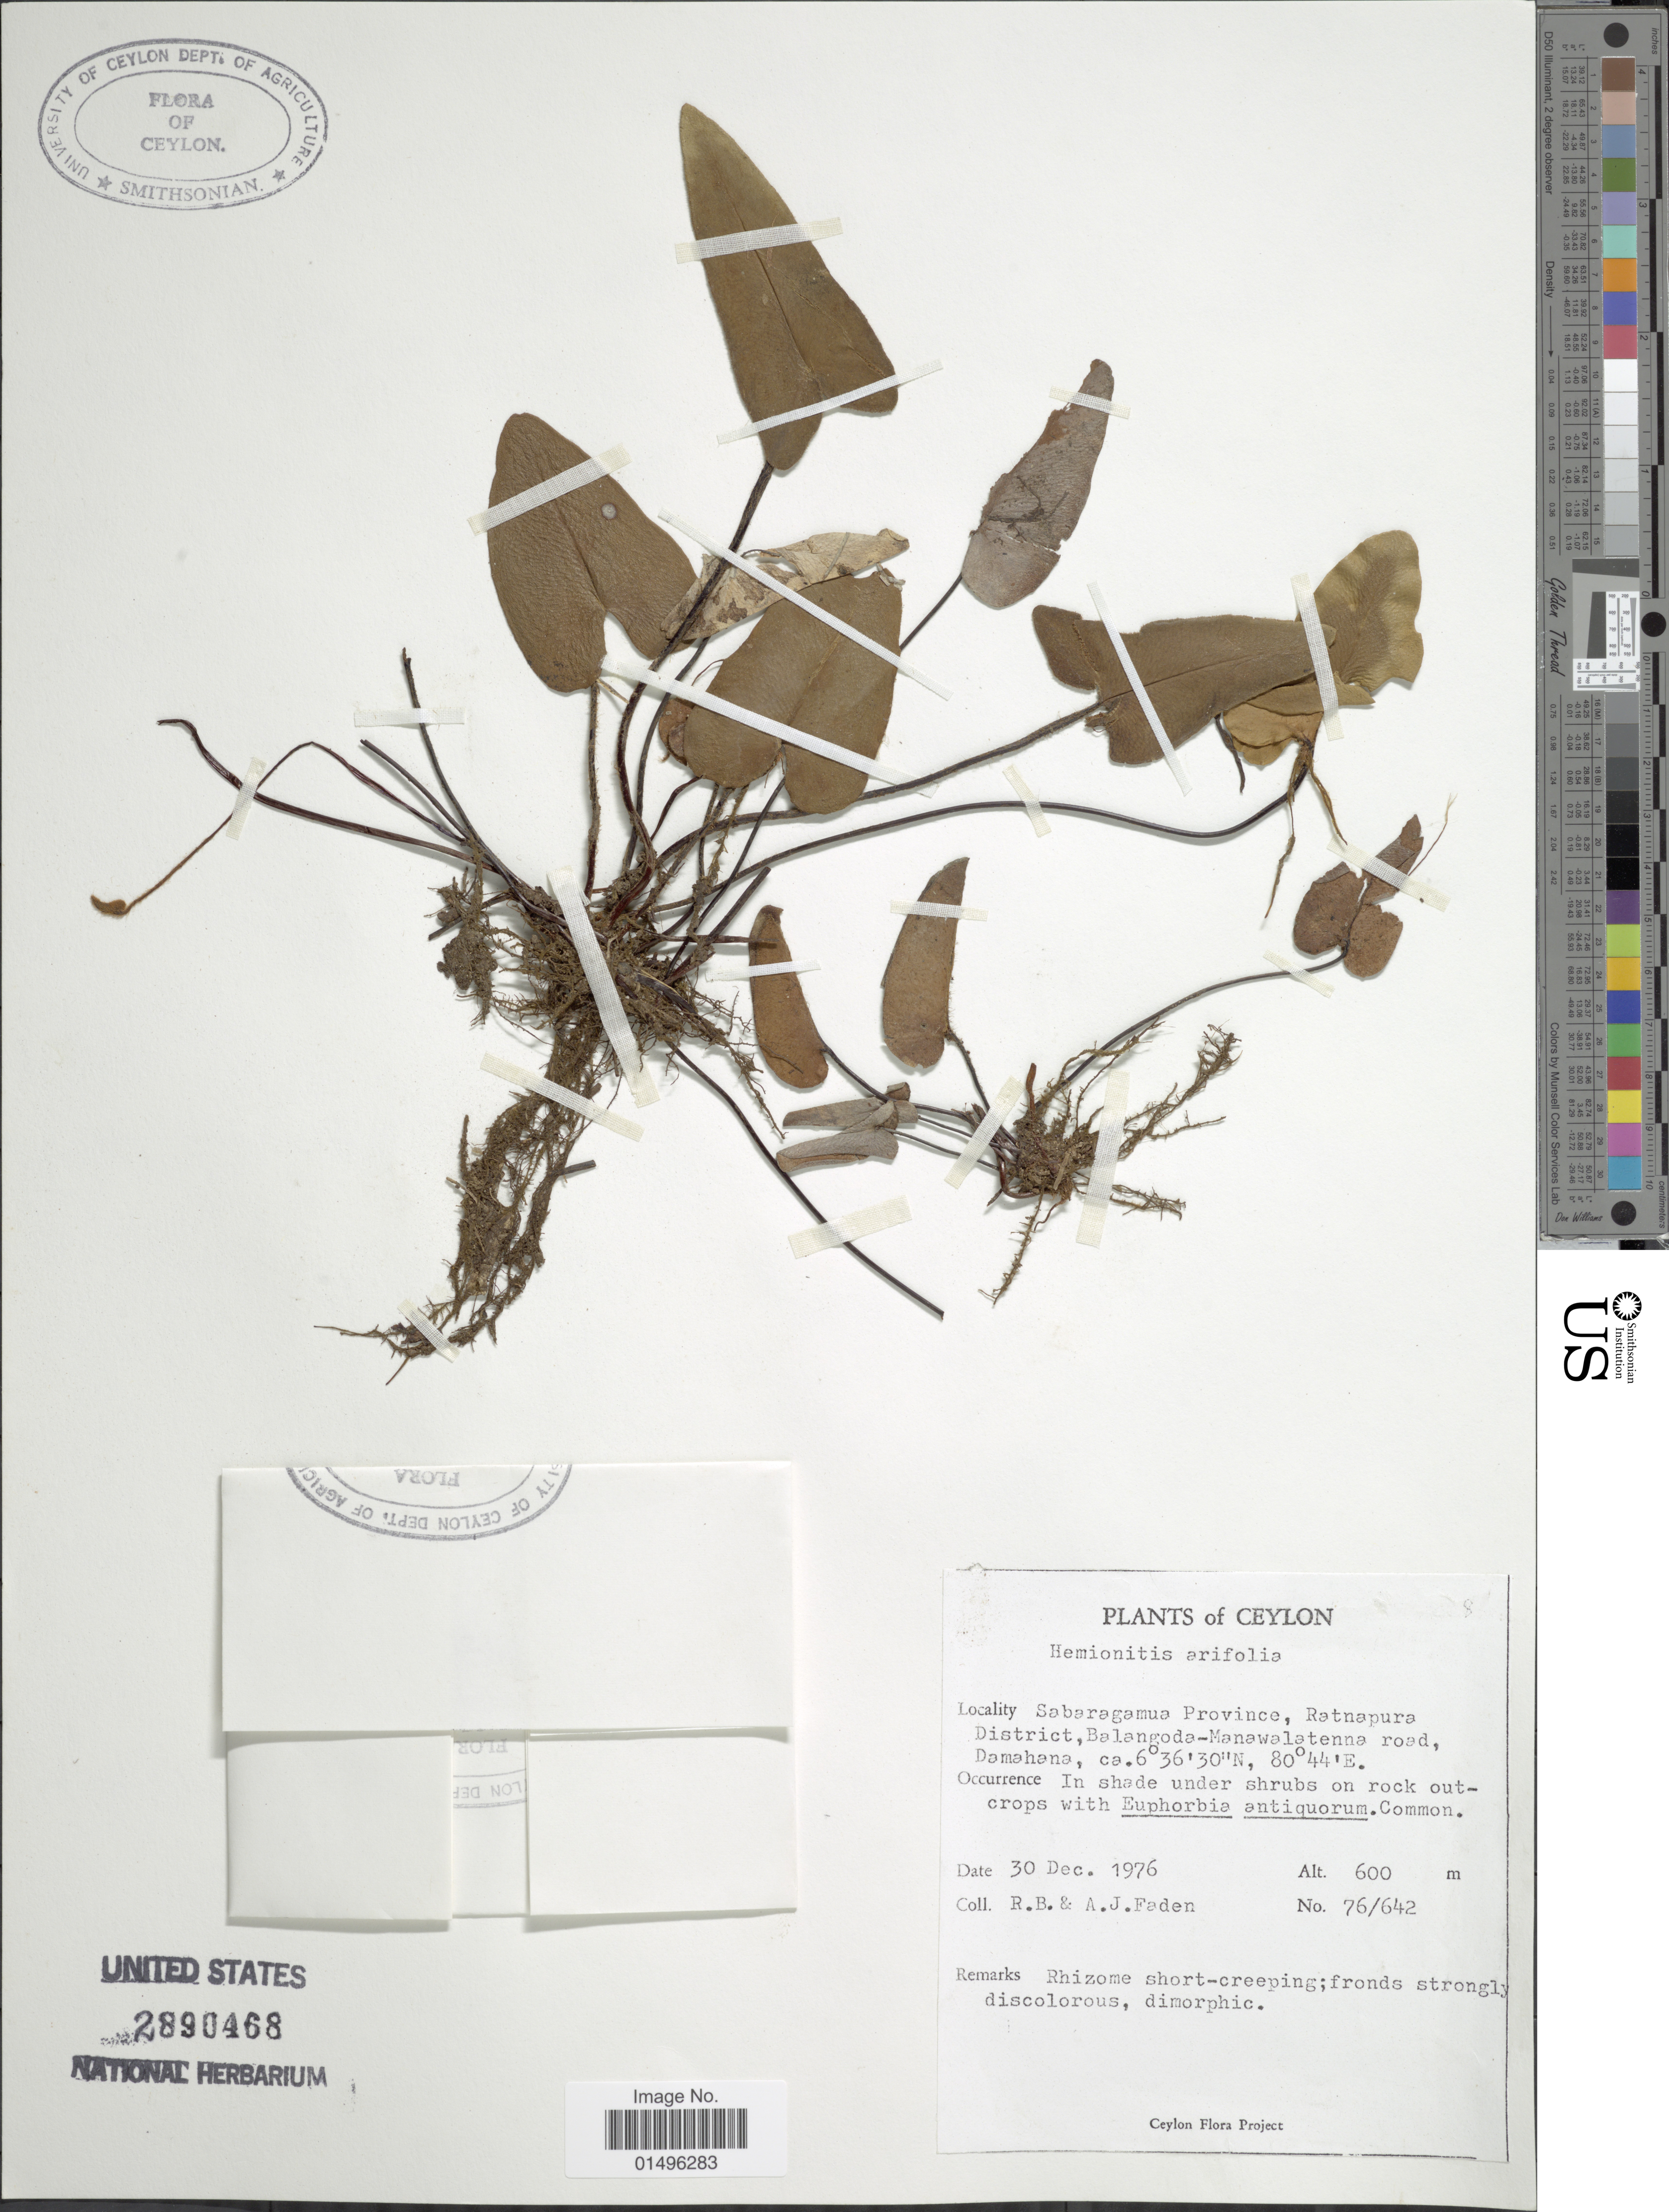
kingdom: Plantae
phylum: Tracheophyta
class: Polypodiopsida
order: Polypodiales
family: Pteridaceae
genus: Parahemionitis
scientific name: Parahemionitis cordata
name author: (Roxb. ex Hook. & Grev.) Fraser-Jenk.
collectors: R. B. Faden & A. J. Faden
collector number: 76/642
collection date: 1976-12-30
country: Sri Lanka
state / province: Sabaragamuwa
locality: Ceylon, Ratnapura District, Balangoda-Manawalatenna Road, Damahana.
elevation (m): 600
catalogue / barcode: US 2890468